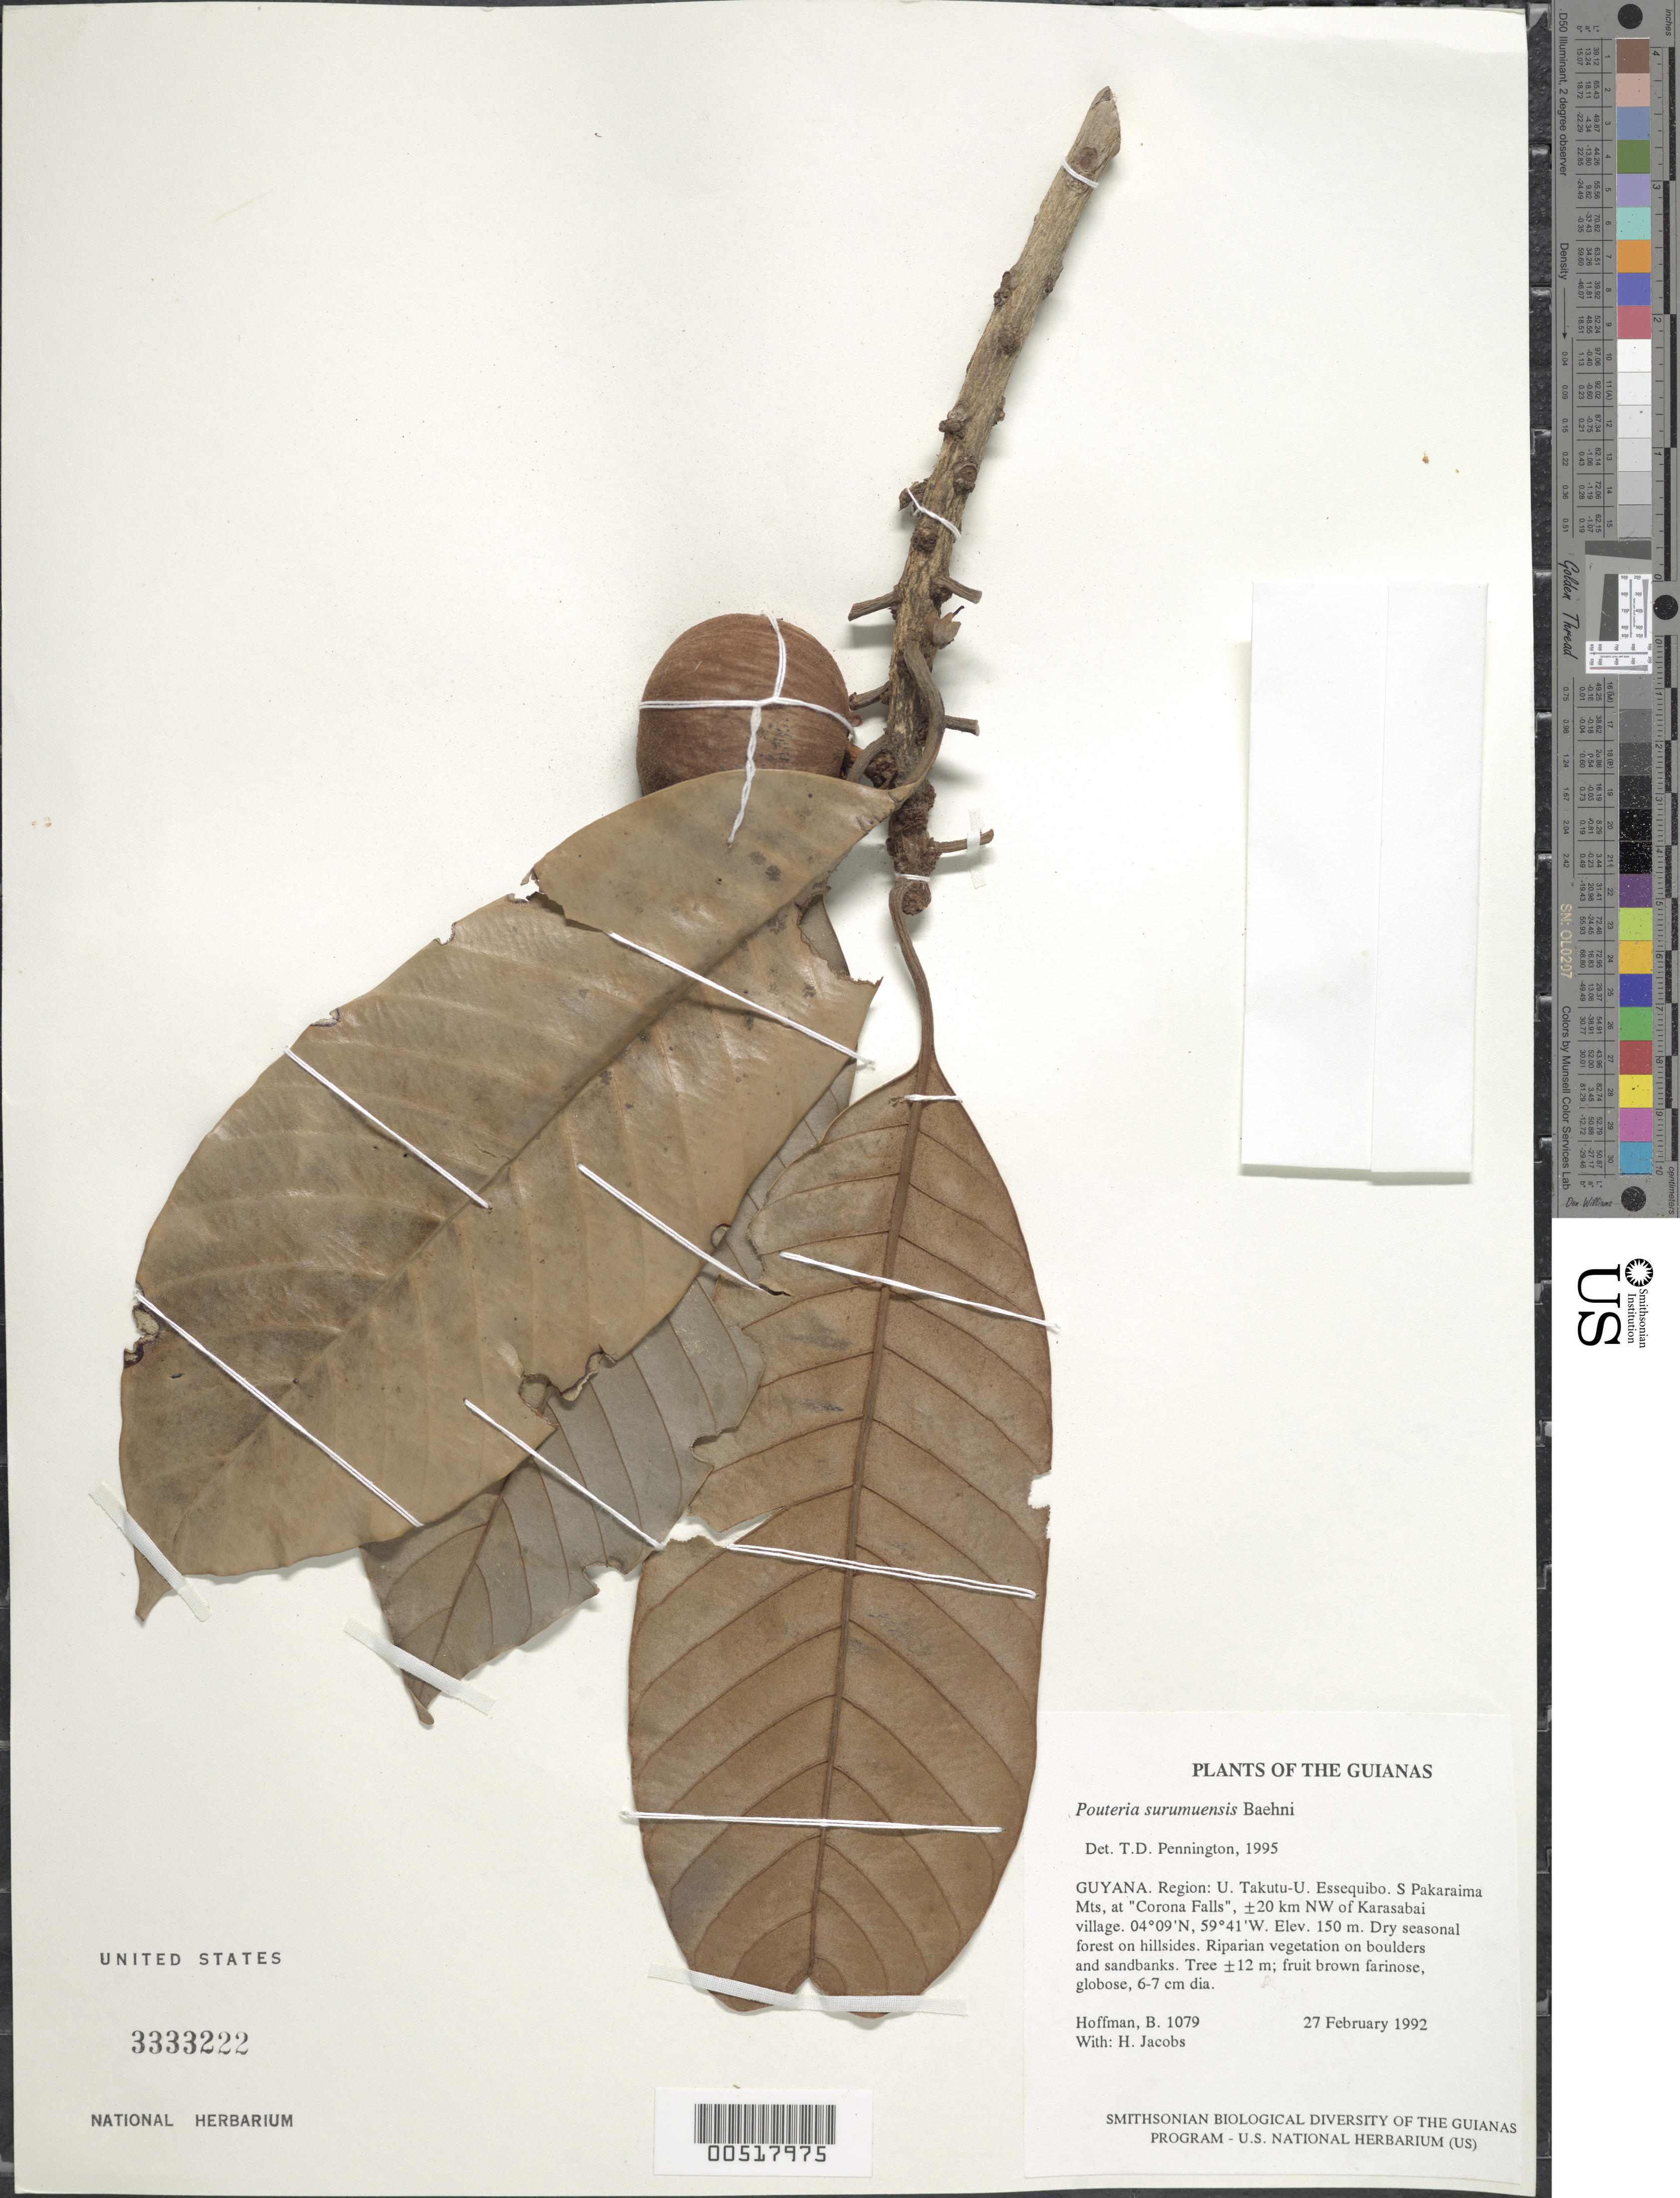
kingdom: Plantae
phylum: Tracheophyta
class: Magnoliopsida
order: Ericales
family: Sapotaceae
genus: Pouteria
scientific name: Pouteria surumuensis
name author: Baehni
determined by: Pennington, T. D., (K)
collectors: B. Hoffman & H. Jacobs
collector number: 1079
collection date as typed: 27 February 1992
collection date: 1992-02-27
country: Guyana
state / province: U. Takutu-U. Essequibo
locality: S Pakaraima Mts, at "Corona Falls", ±20 km NW of Karasabai village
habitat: Dry seasonal forest on hillsides. Riparian vegetation on boulders and sandbanks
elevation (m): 150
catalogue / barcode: US 3333222